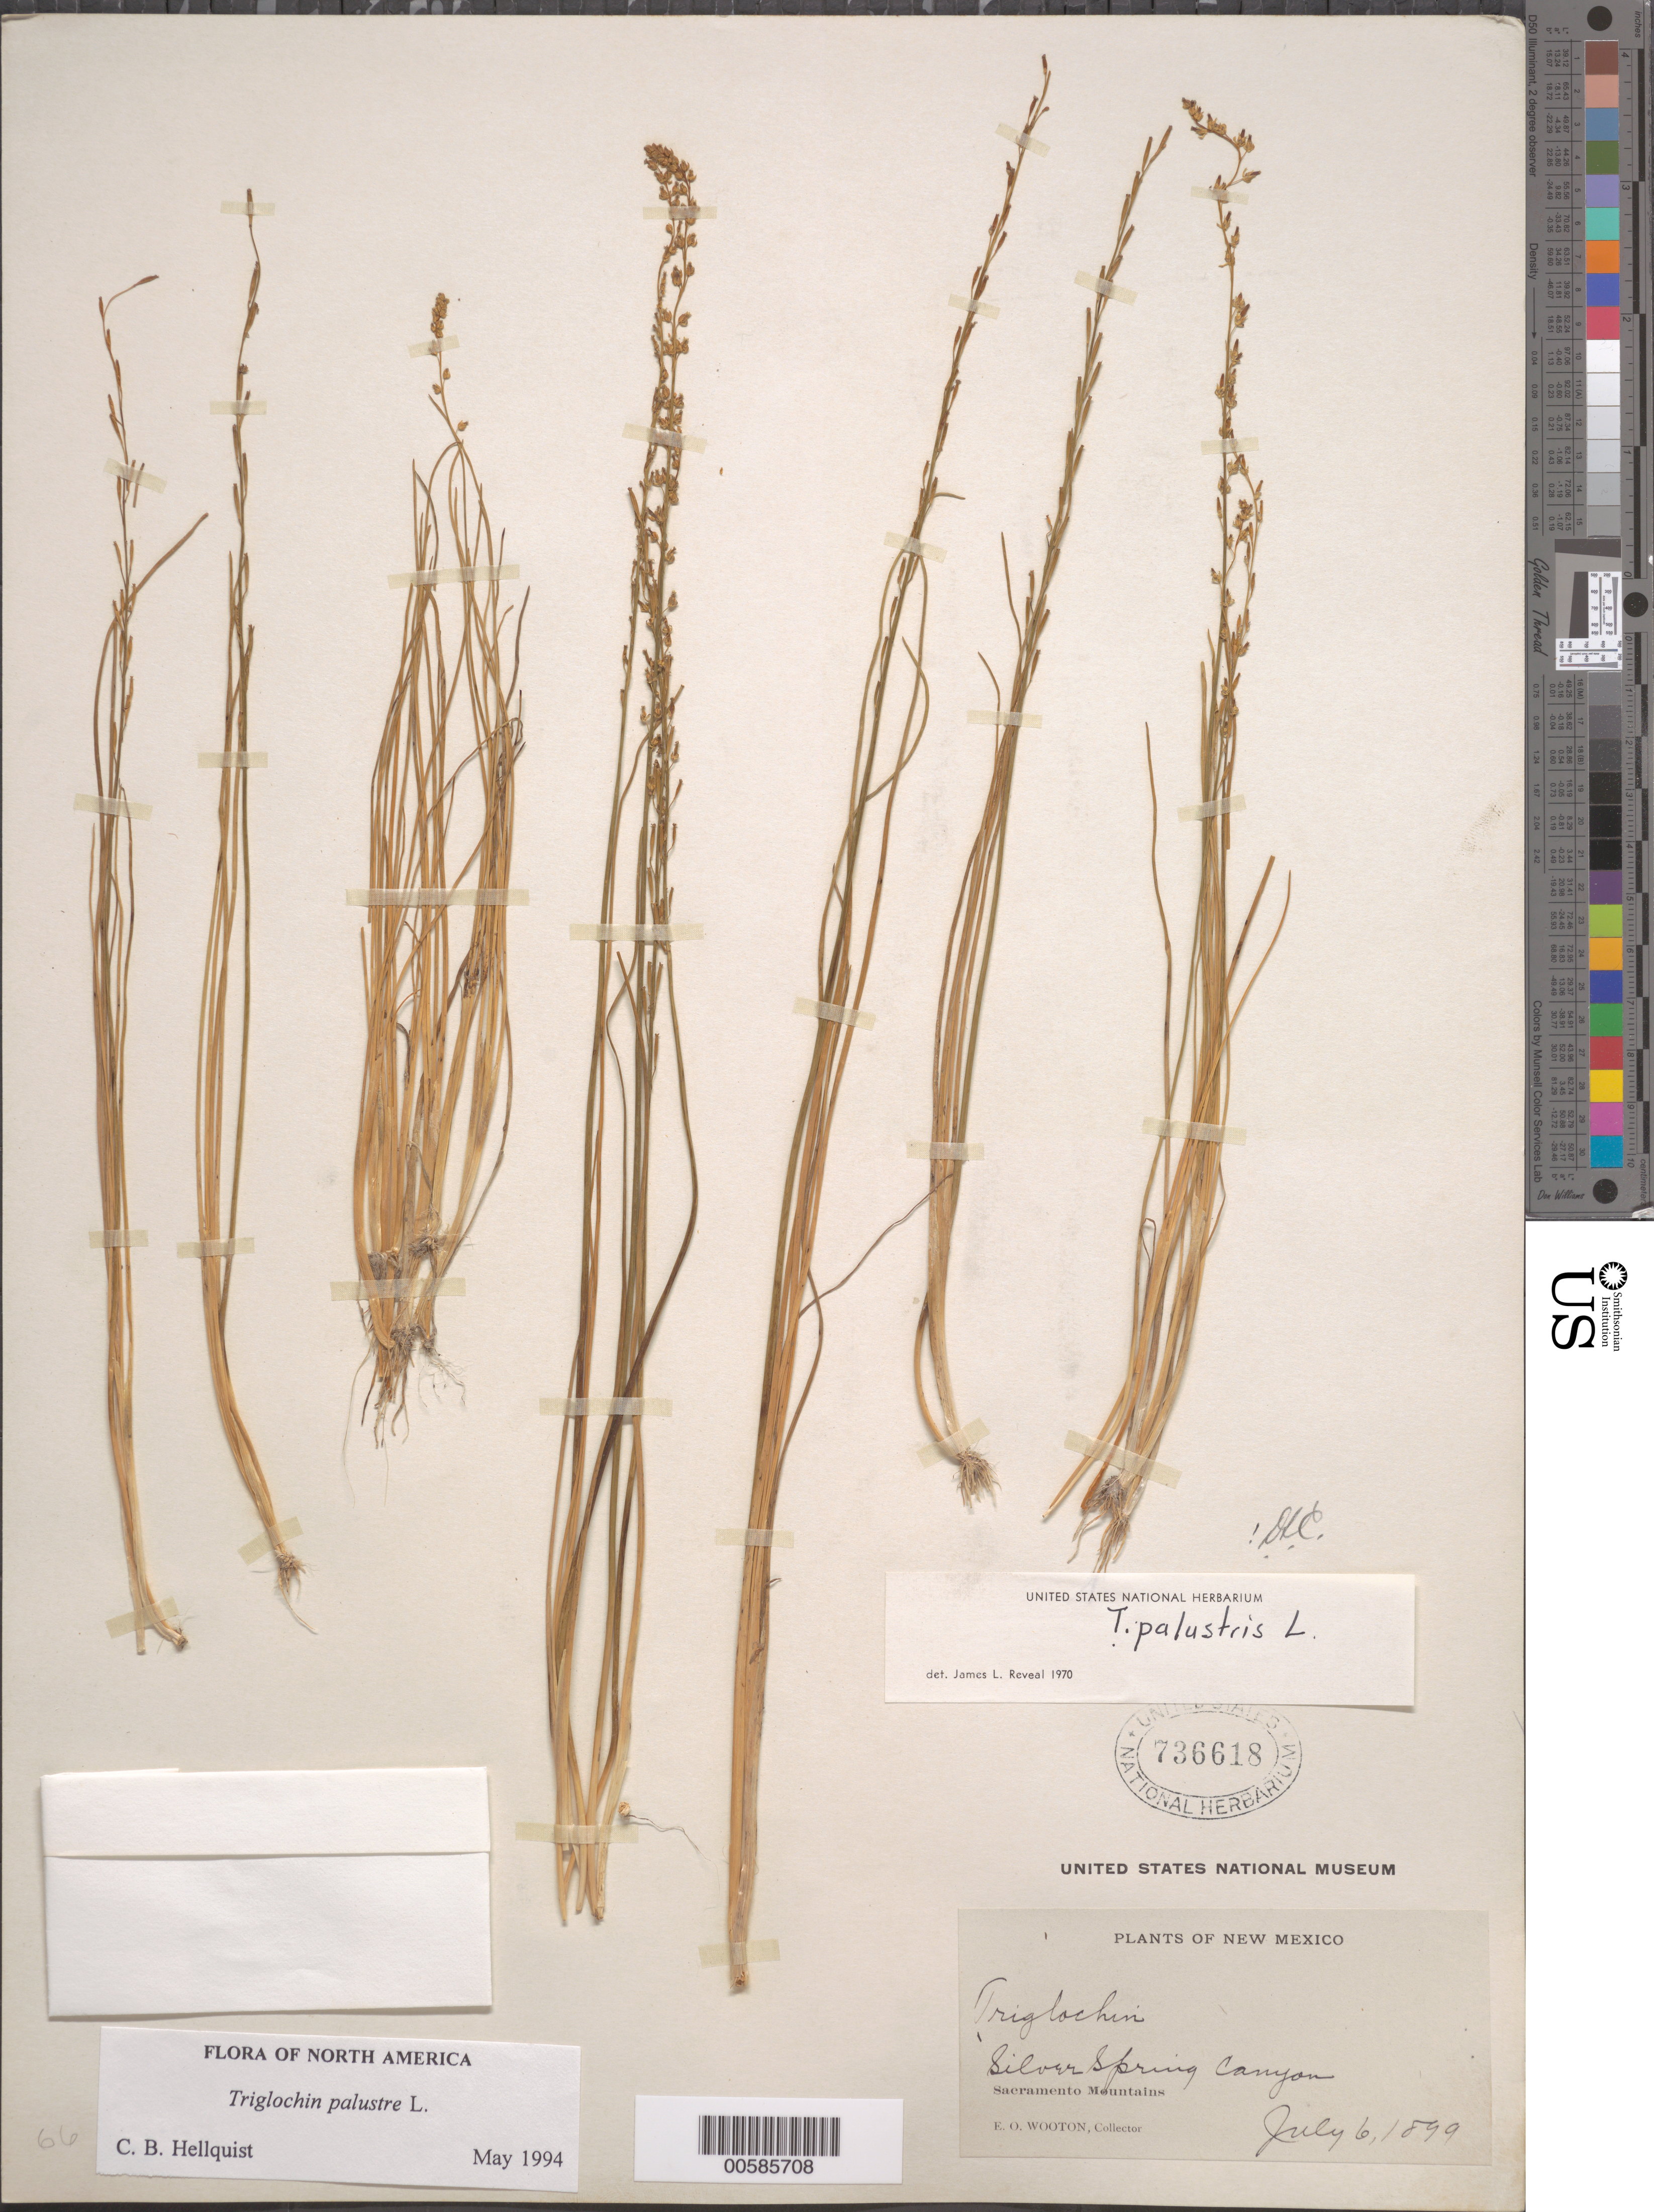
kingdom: Plantae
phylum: Tracheophyta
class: Liliopsida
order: Alismatales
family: Juncaginaceae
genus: Triglochin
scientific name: Triglochin palustris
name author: L.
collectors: E. O. Wooton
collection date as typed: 06 Jul 1899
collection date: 1899-07-06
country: United States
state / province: New Mexico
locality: Silver Spring Canyon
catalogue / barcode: US 736618